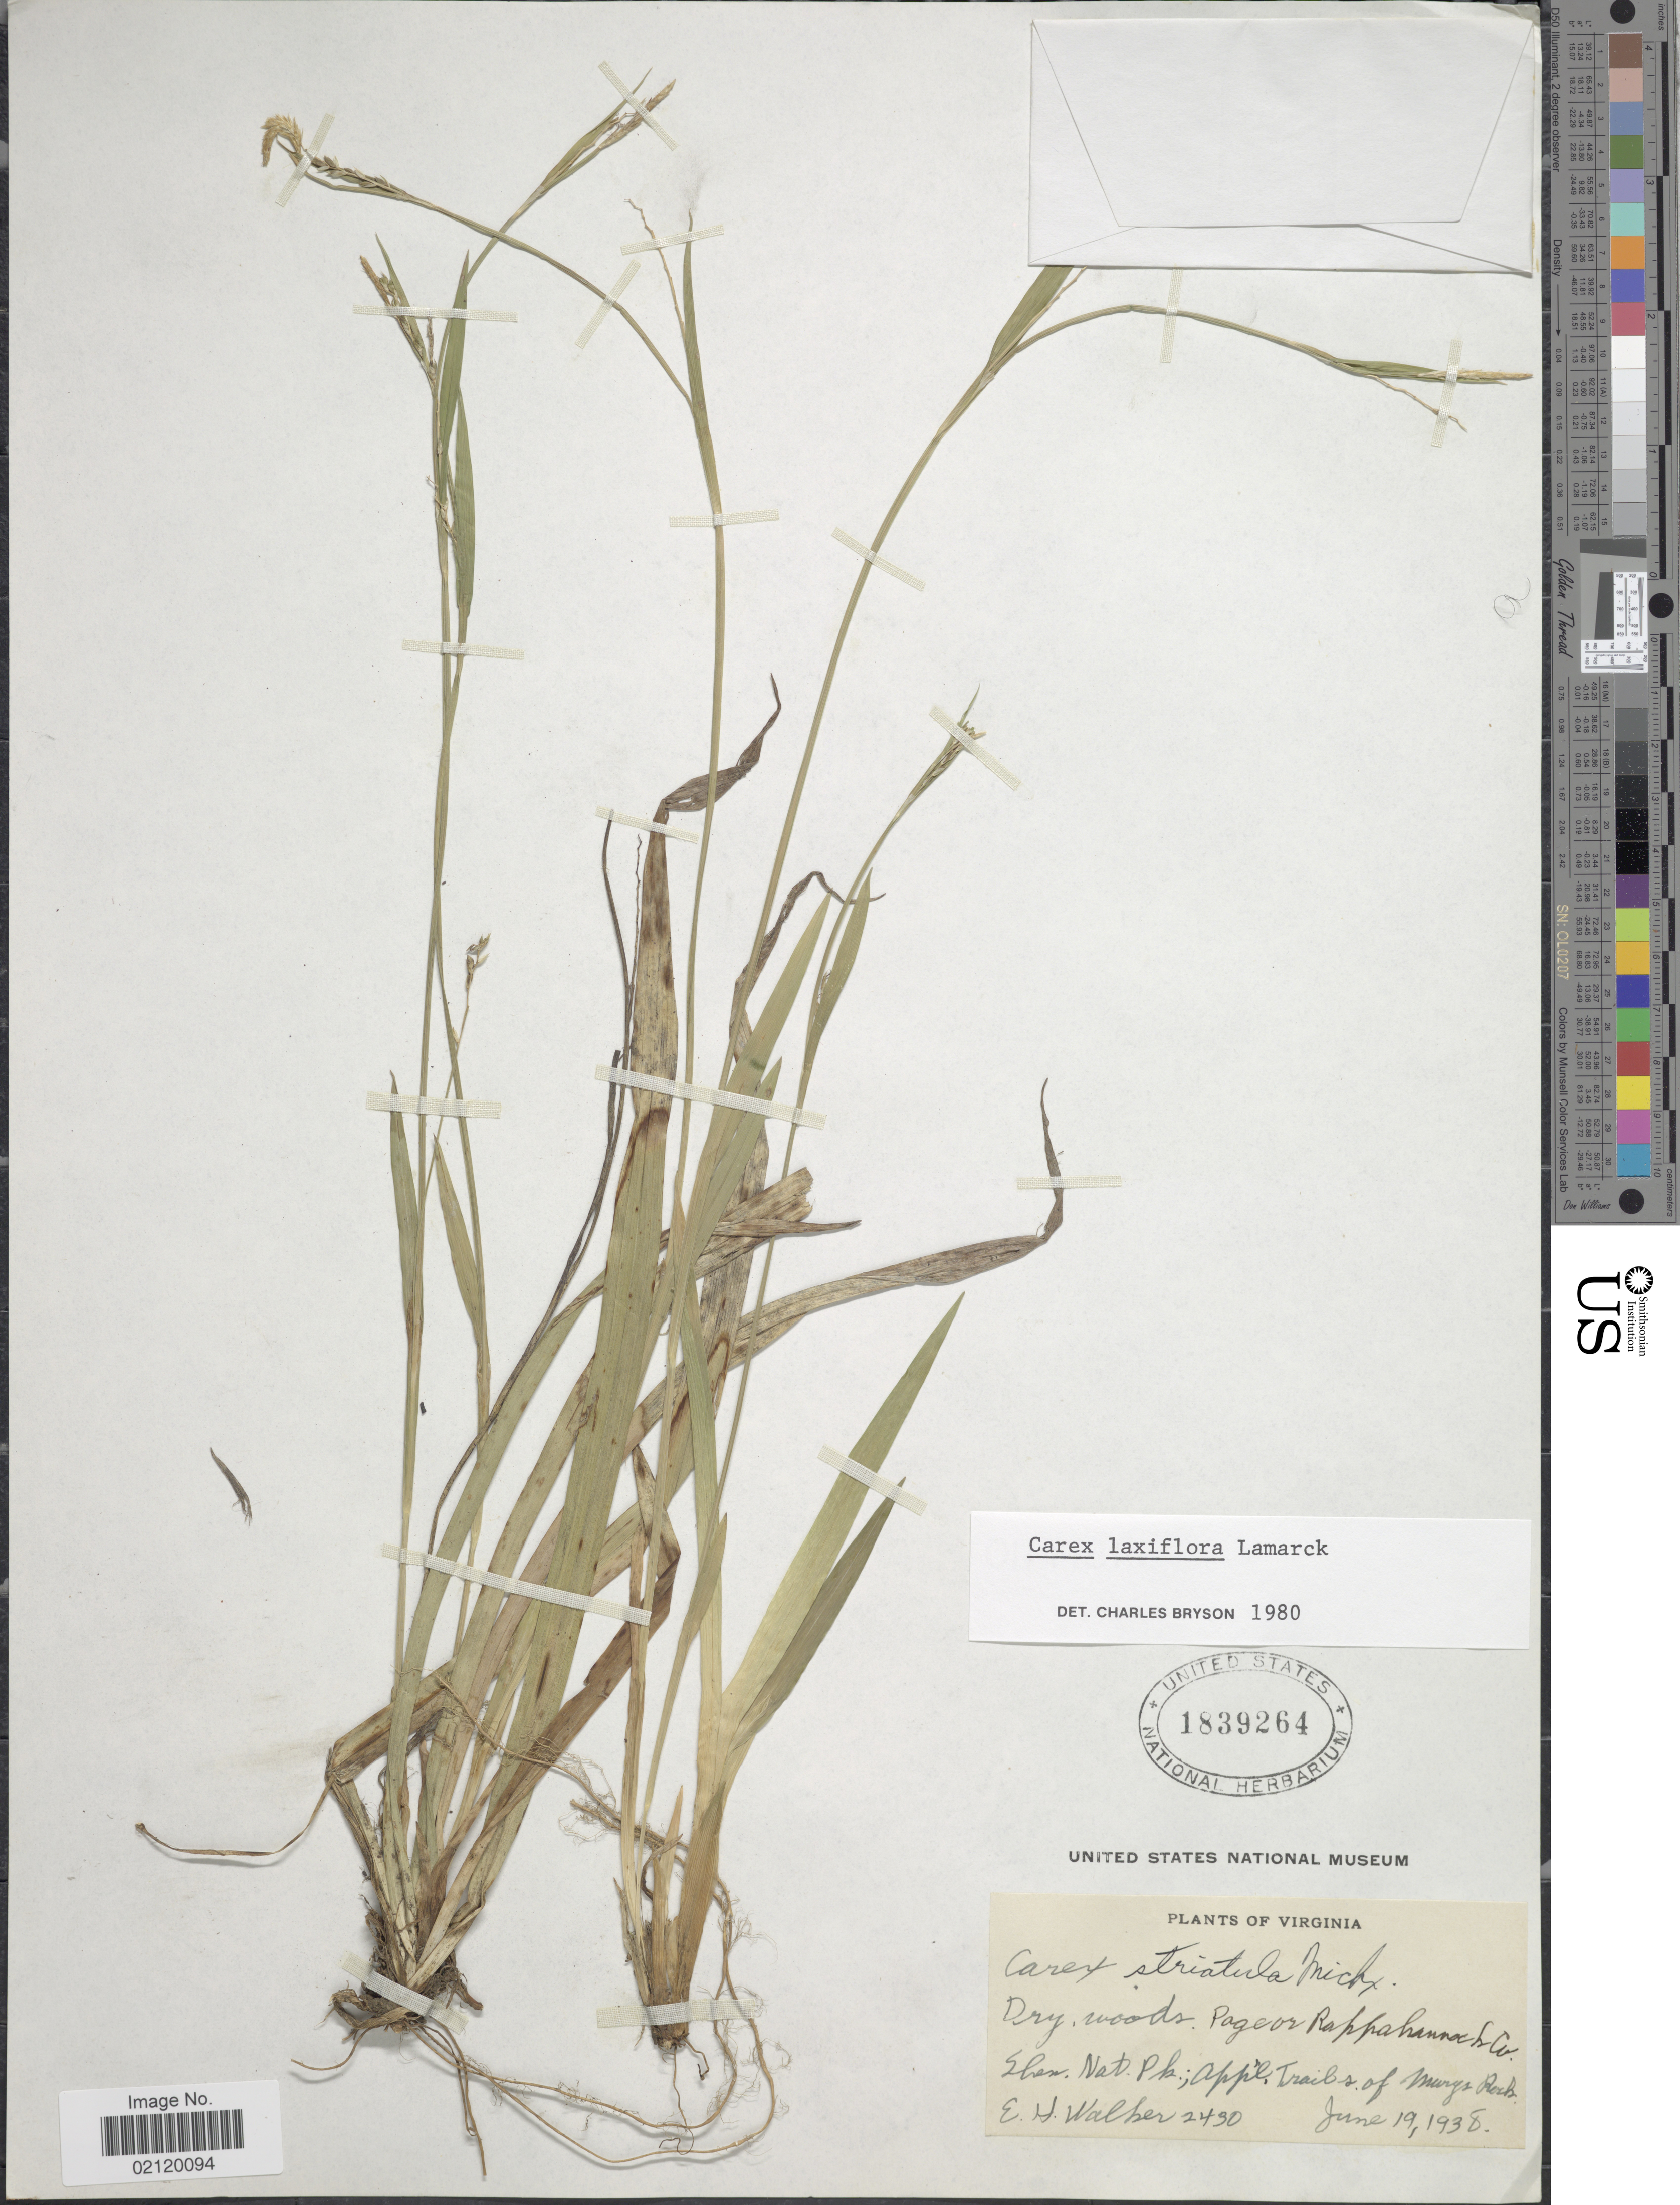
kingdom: Plantae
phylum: Tracheophyta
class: Liliopsida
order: Poales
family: Cyperaceae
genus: Carex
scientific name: Carex laxiflora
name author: Lam.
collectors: E. H. Walker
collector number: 2430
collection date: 1938-06-19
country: United States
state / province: Virginia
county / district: Page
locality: Page or Rappahannock Co. Shen. Nat. Pk.; App'l. Trail s. of Mary's Rock.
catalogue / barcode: US 1839264